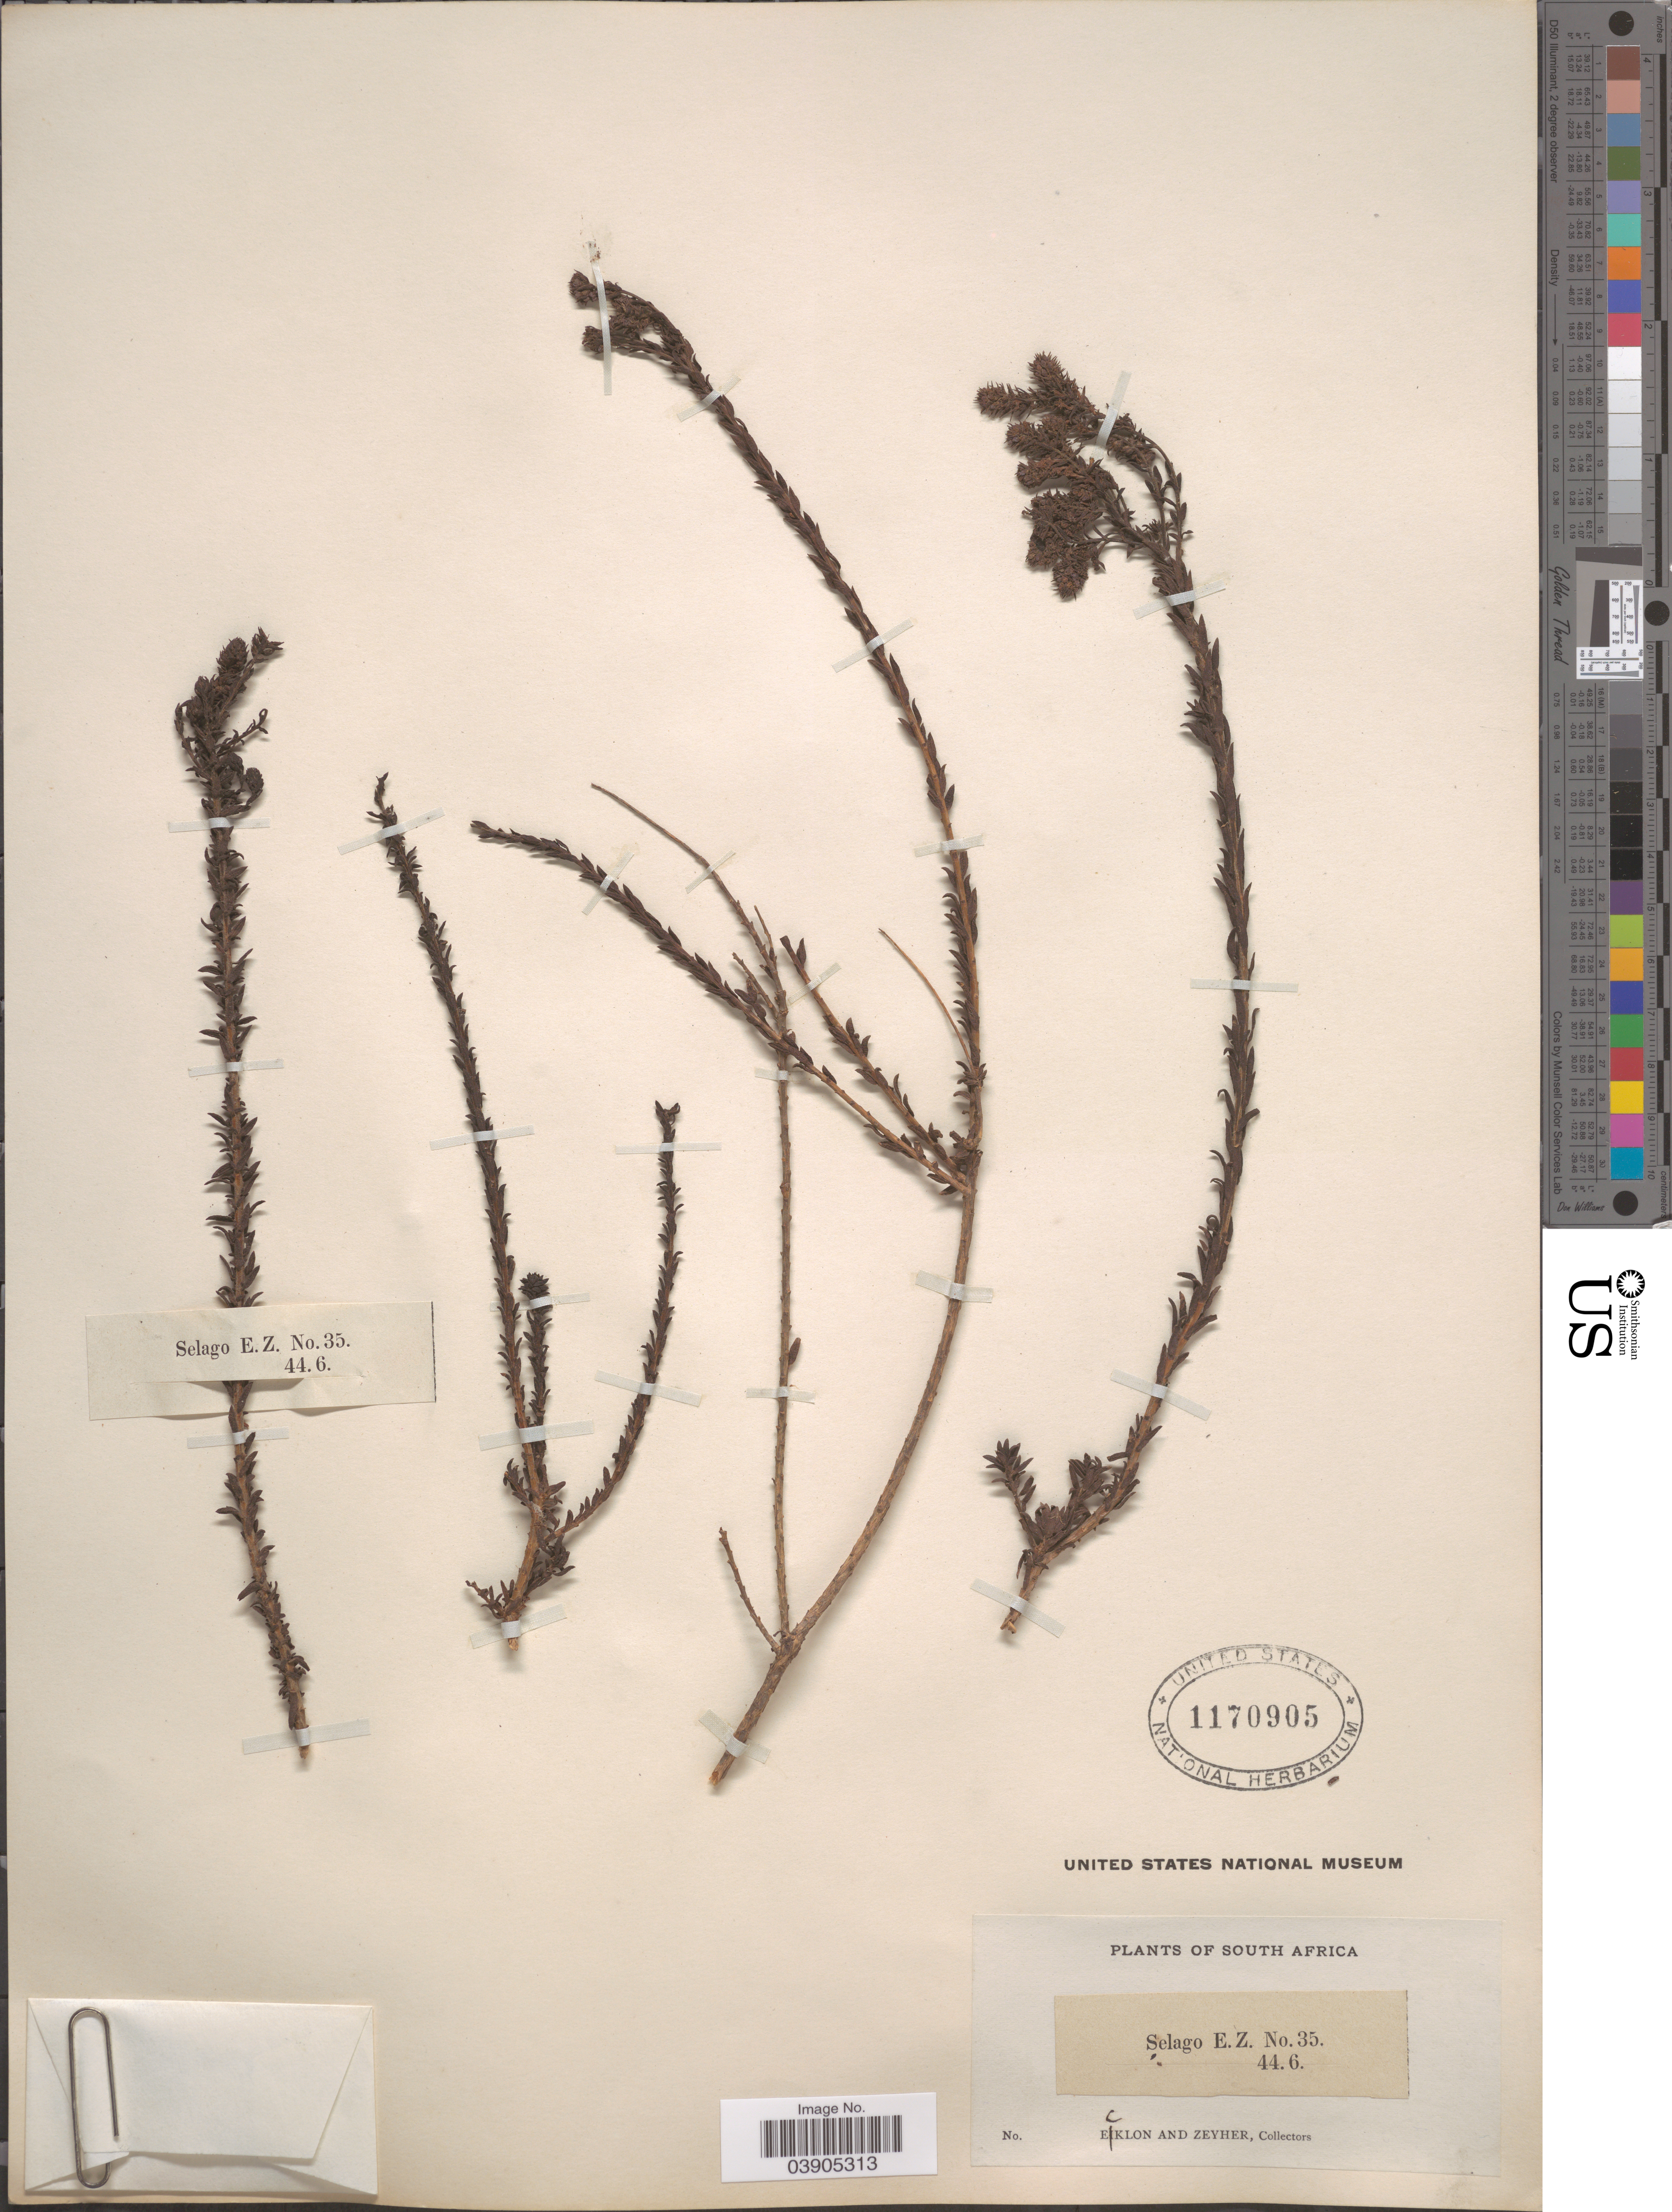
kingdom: Plantae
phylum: Tracheophyta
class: Magnoliopsida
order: Lamiales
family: Scrophulariaceae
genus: Selago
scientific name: Selago sp.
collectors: -. Ecklon & -. Zeyher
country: South Africa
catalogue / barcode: US 1170905